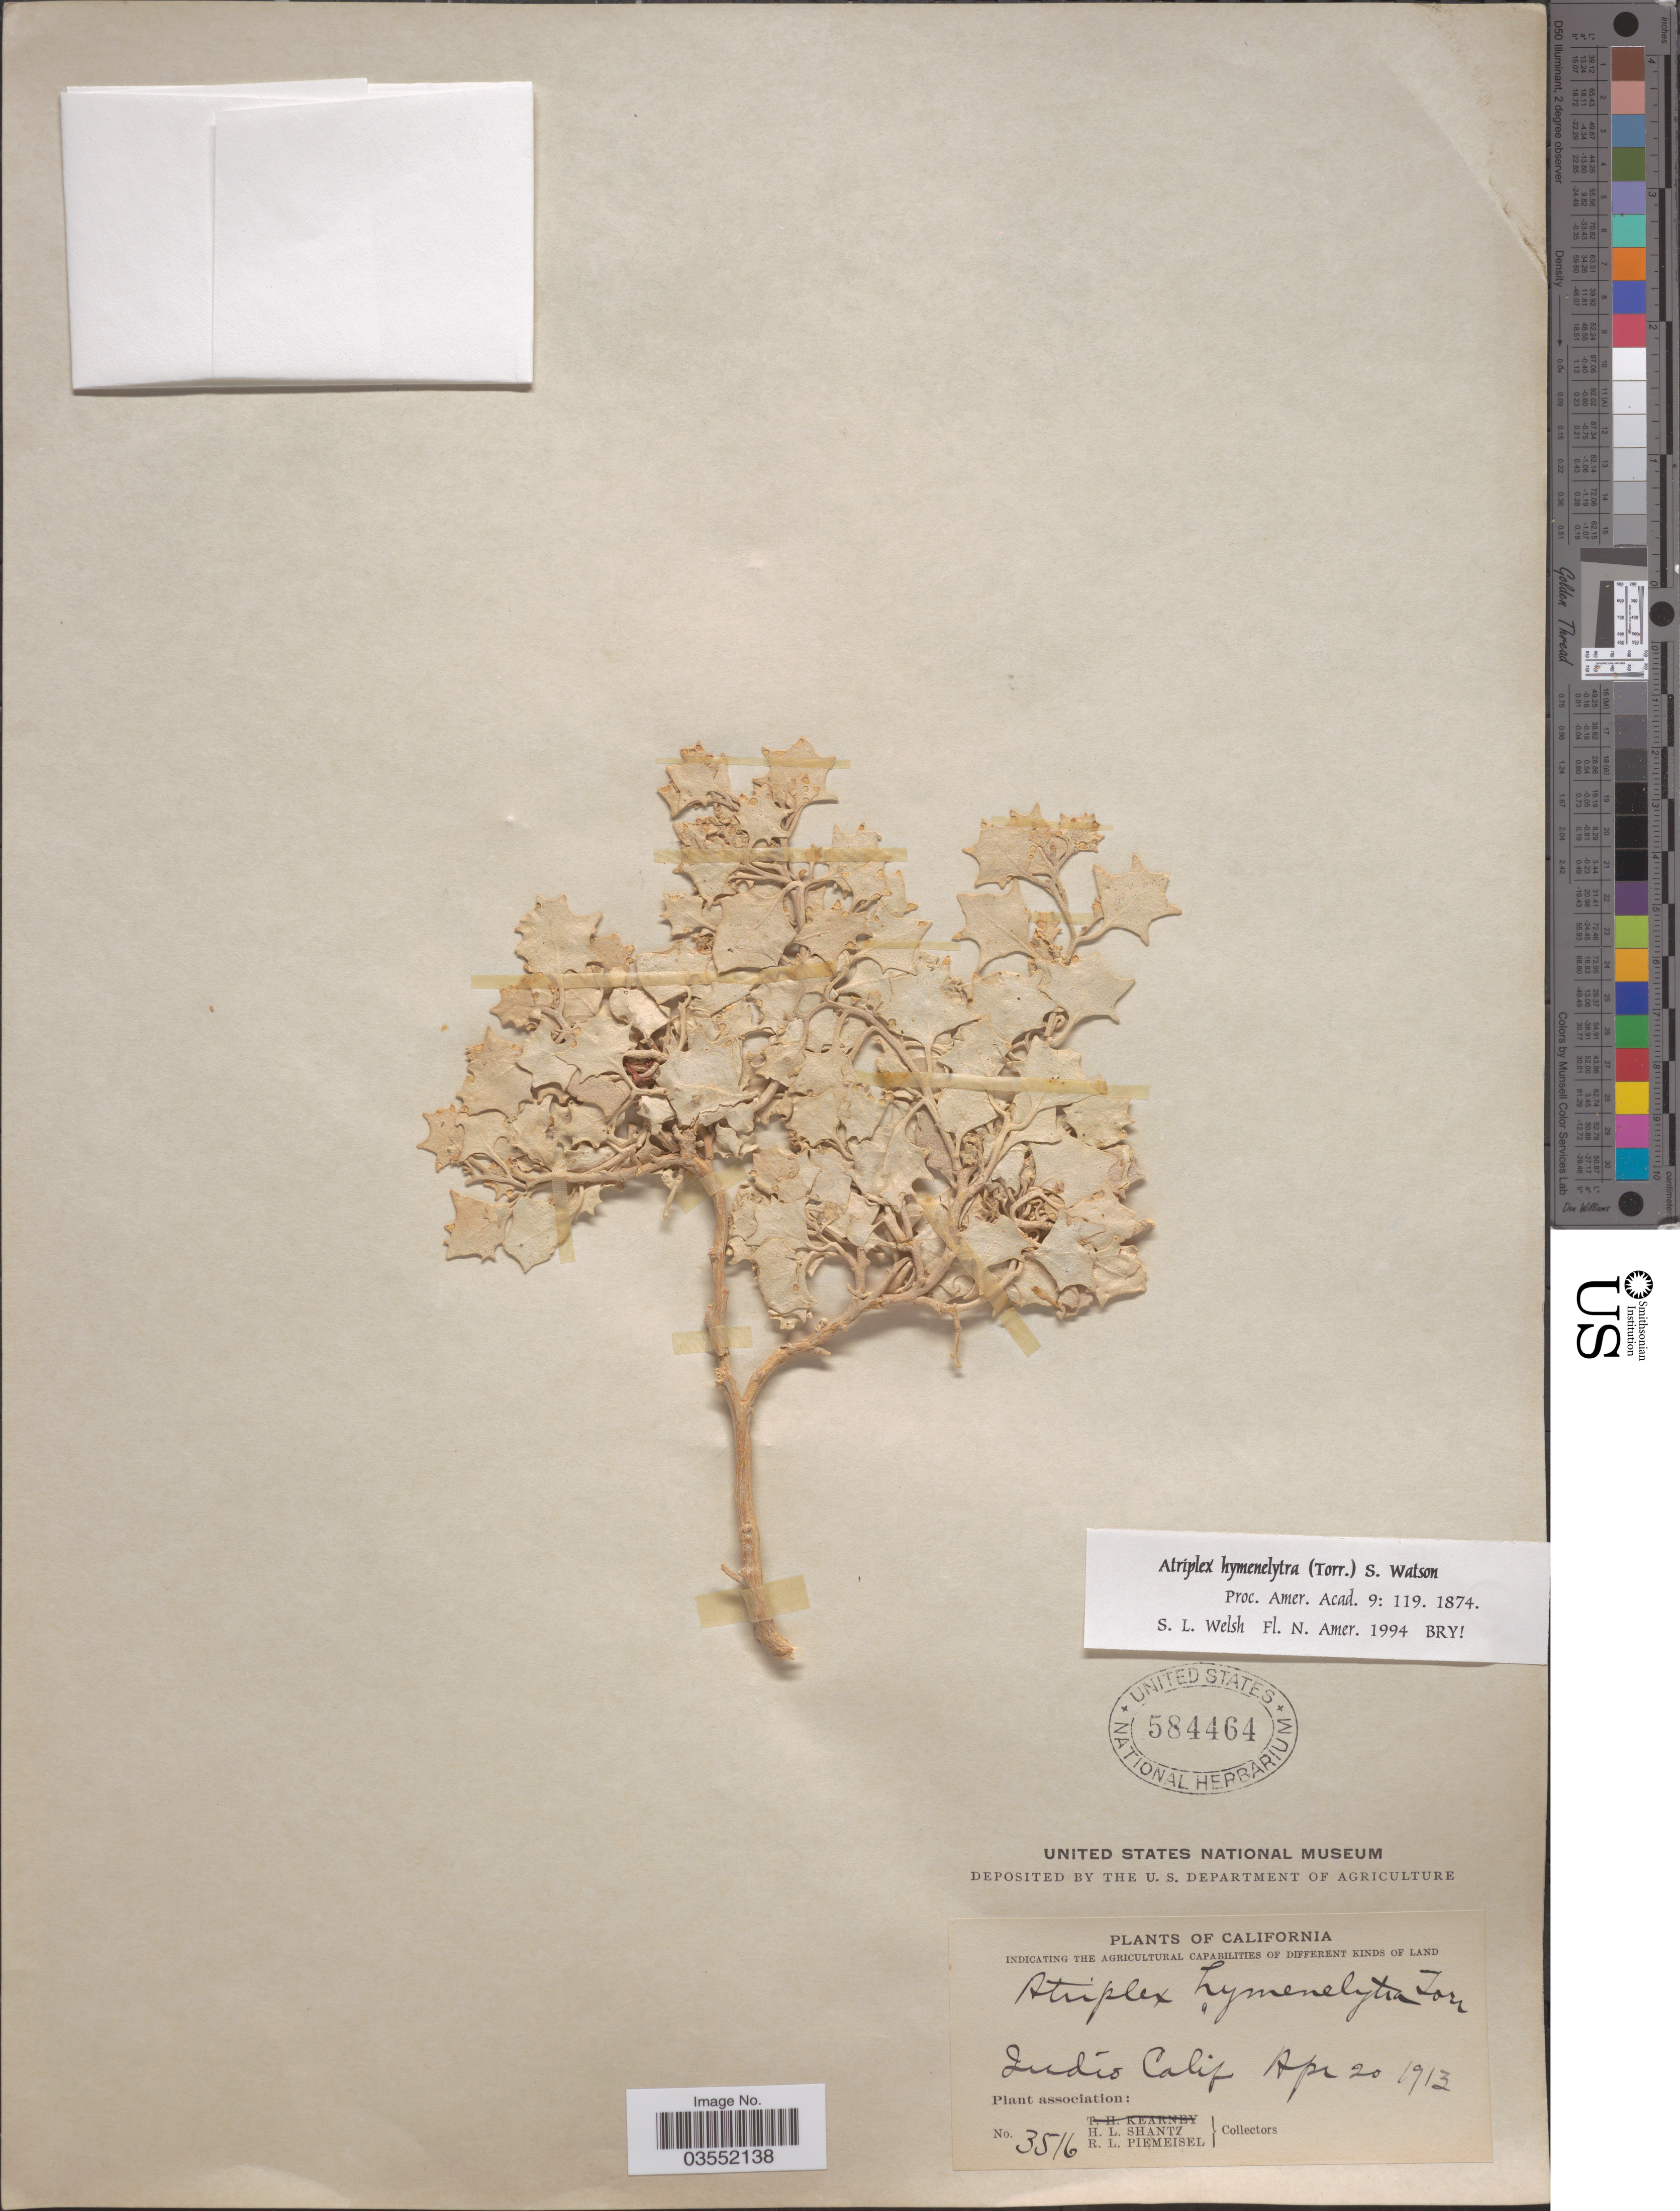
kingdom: Plantae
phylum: Tracheophyta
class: Magnoliopsida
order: Caryophyllales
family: Amaranthaceae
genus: Atriplex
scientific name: Atriplex hymenelytra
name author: (Torr.) S. Watson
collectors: H. Shantz & R. L. Piemeisel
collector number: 3516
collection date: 1913-04-20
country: United States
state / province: California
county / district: Riverside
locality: Indio.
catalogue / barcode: US 584464